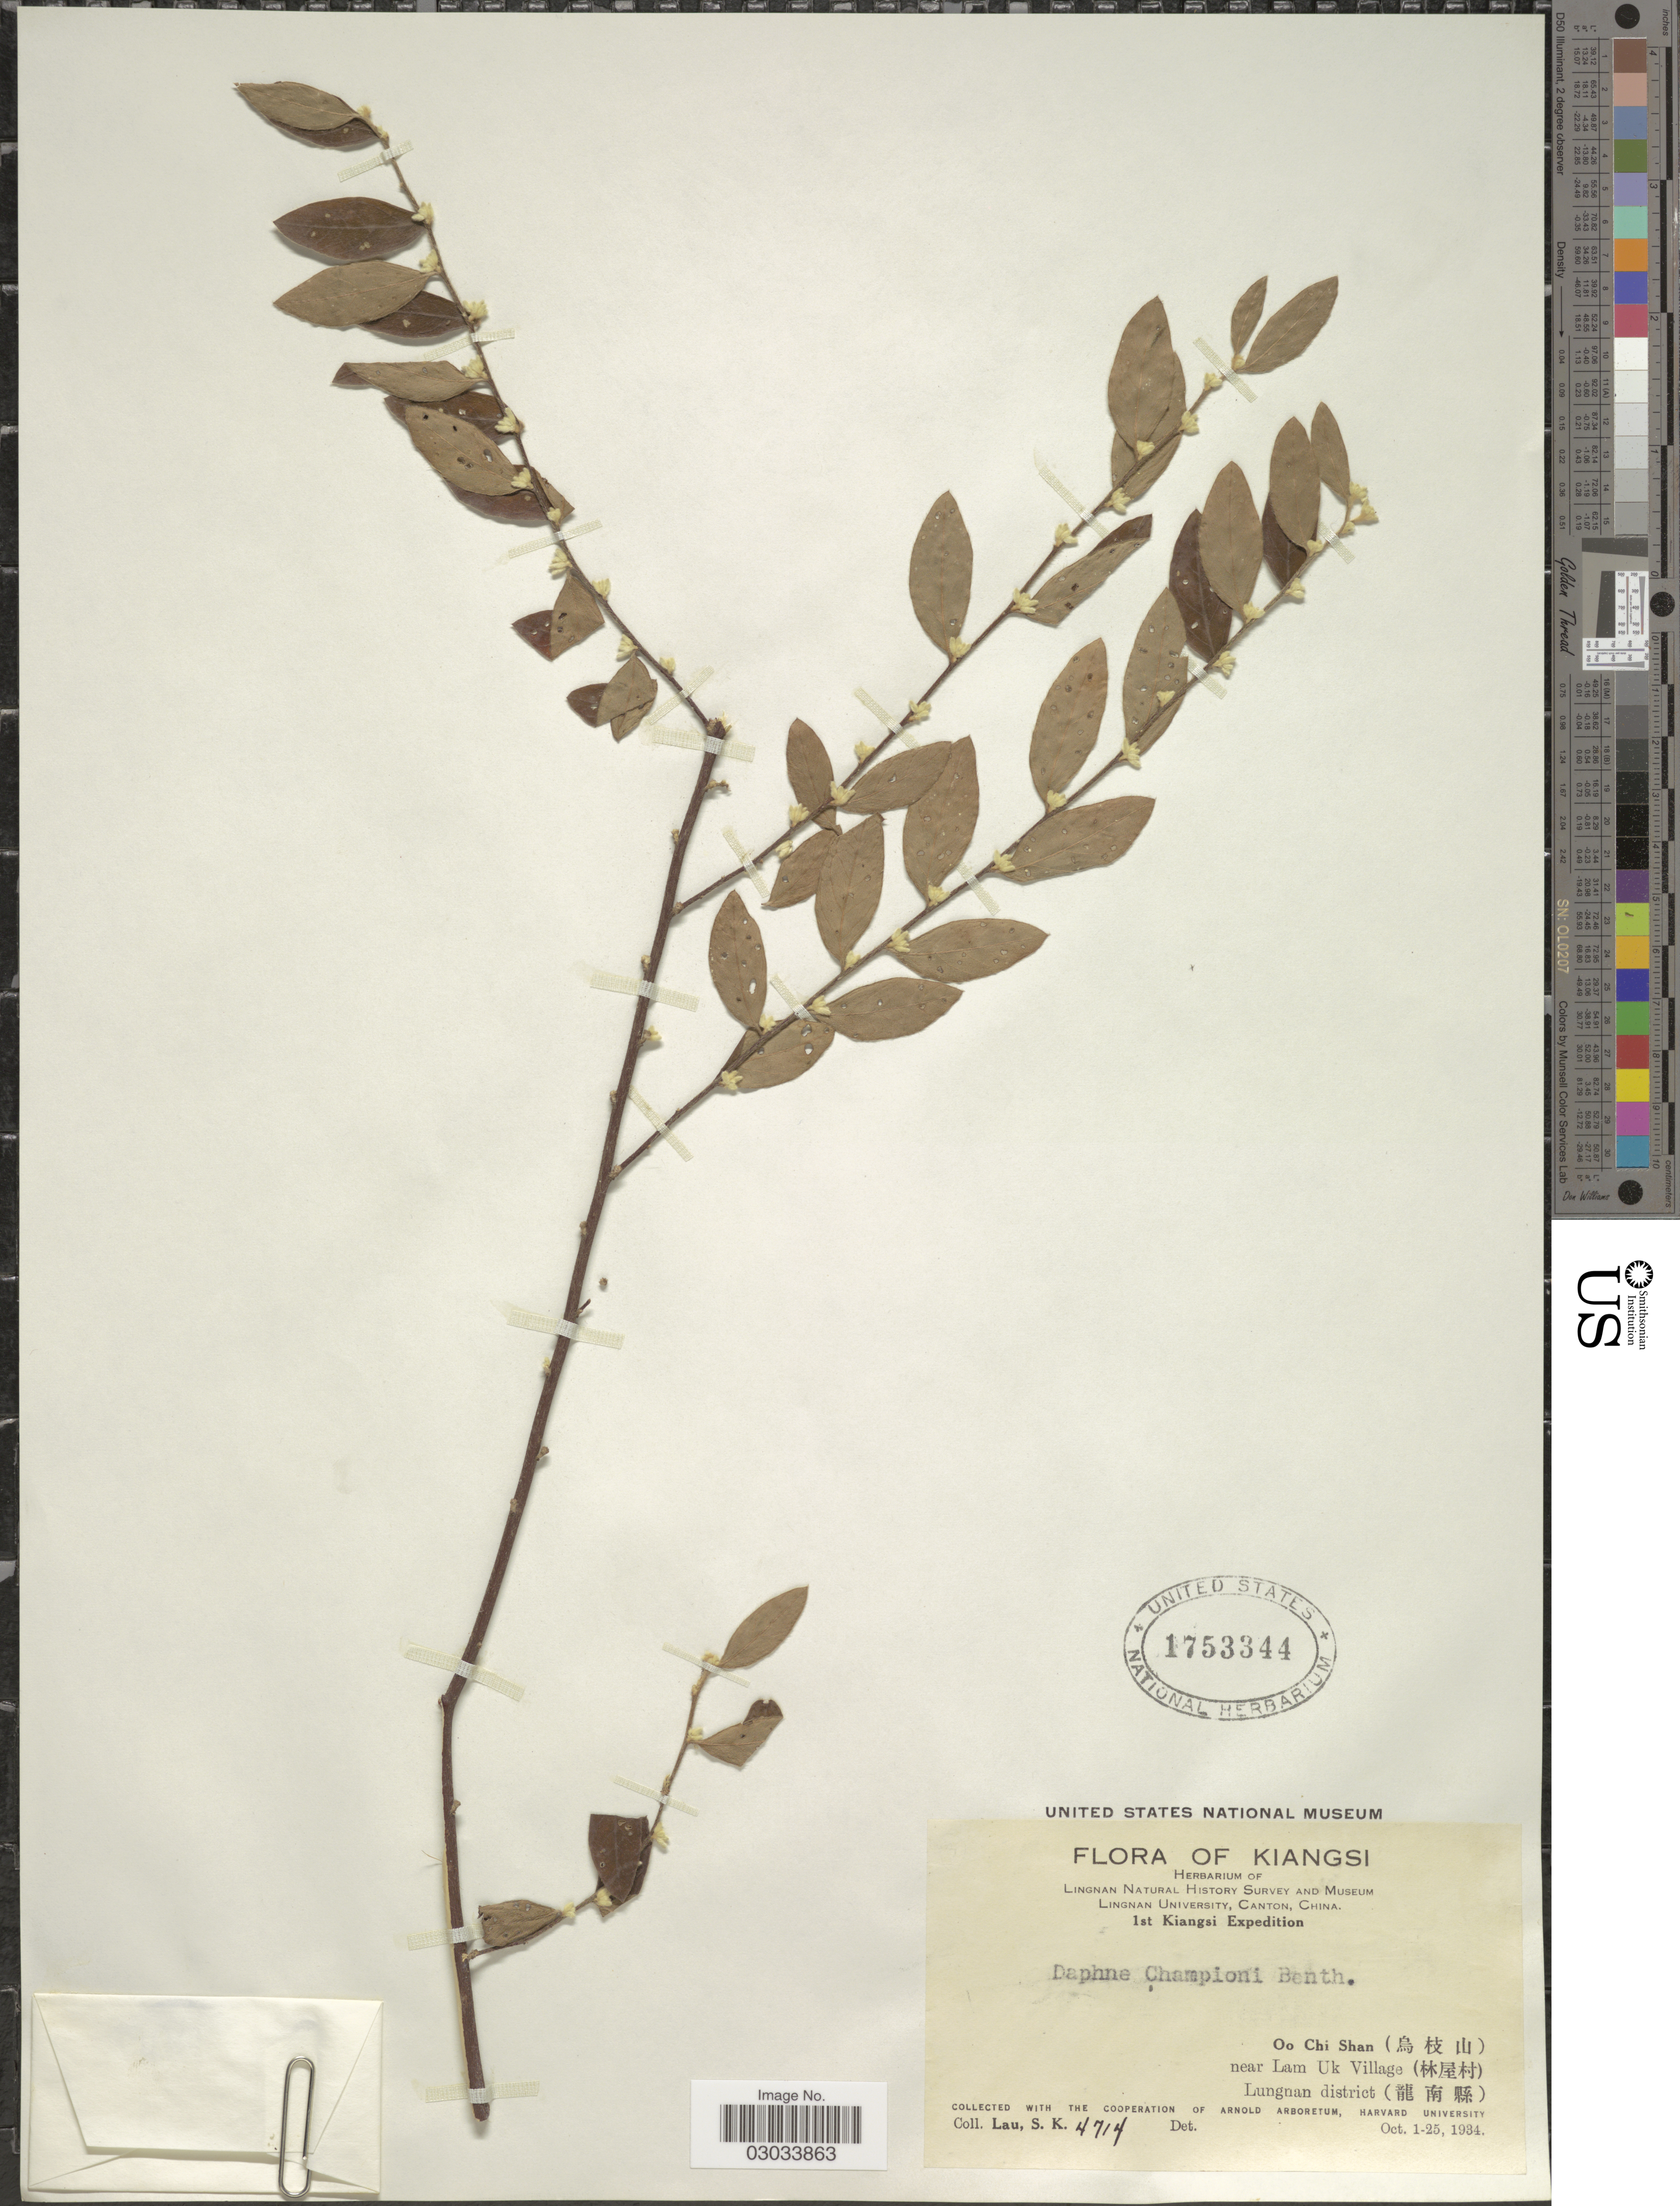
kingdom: Plantae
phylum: Tracheophyta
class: Magnoliopsida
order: Malvales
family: Thymelaeaceae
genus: Daphne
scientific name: Daphne championii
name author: Benth.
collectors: S. K. Lau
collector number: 4714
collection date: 1934-10-01/1934-10-25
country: China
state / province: Jiangxi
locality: Kiangsi. Oo Chi Shan, near Lam Uk Village. Lugnan district.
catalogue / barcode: US 1753344